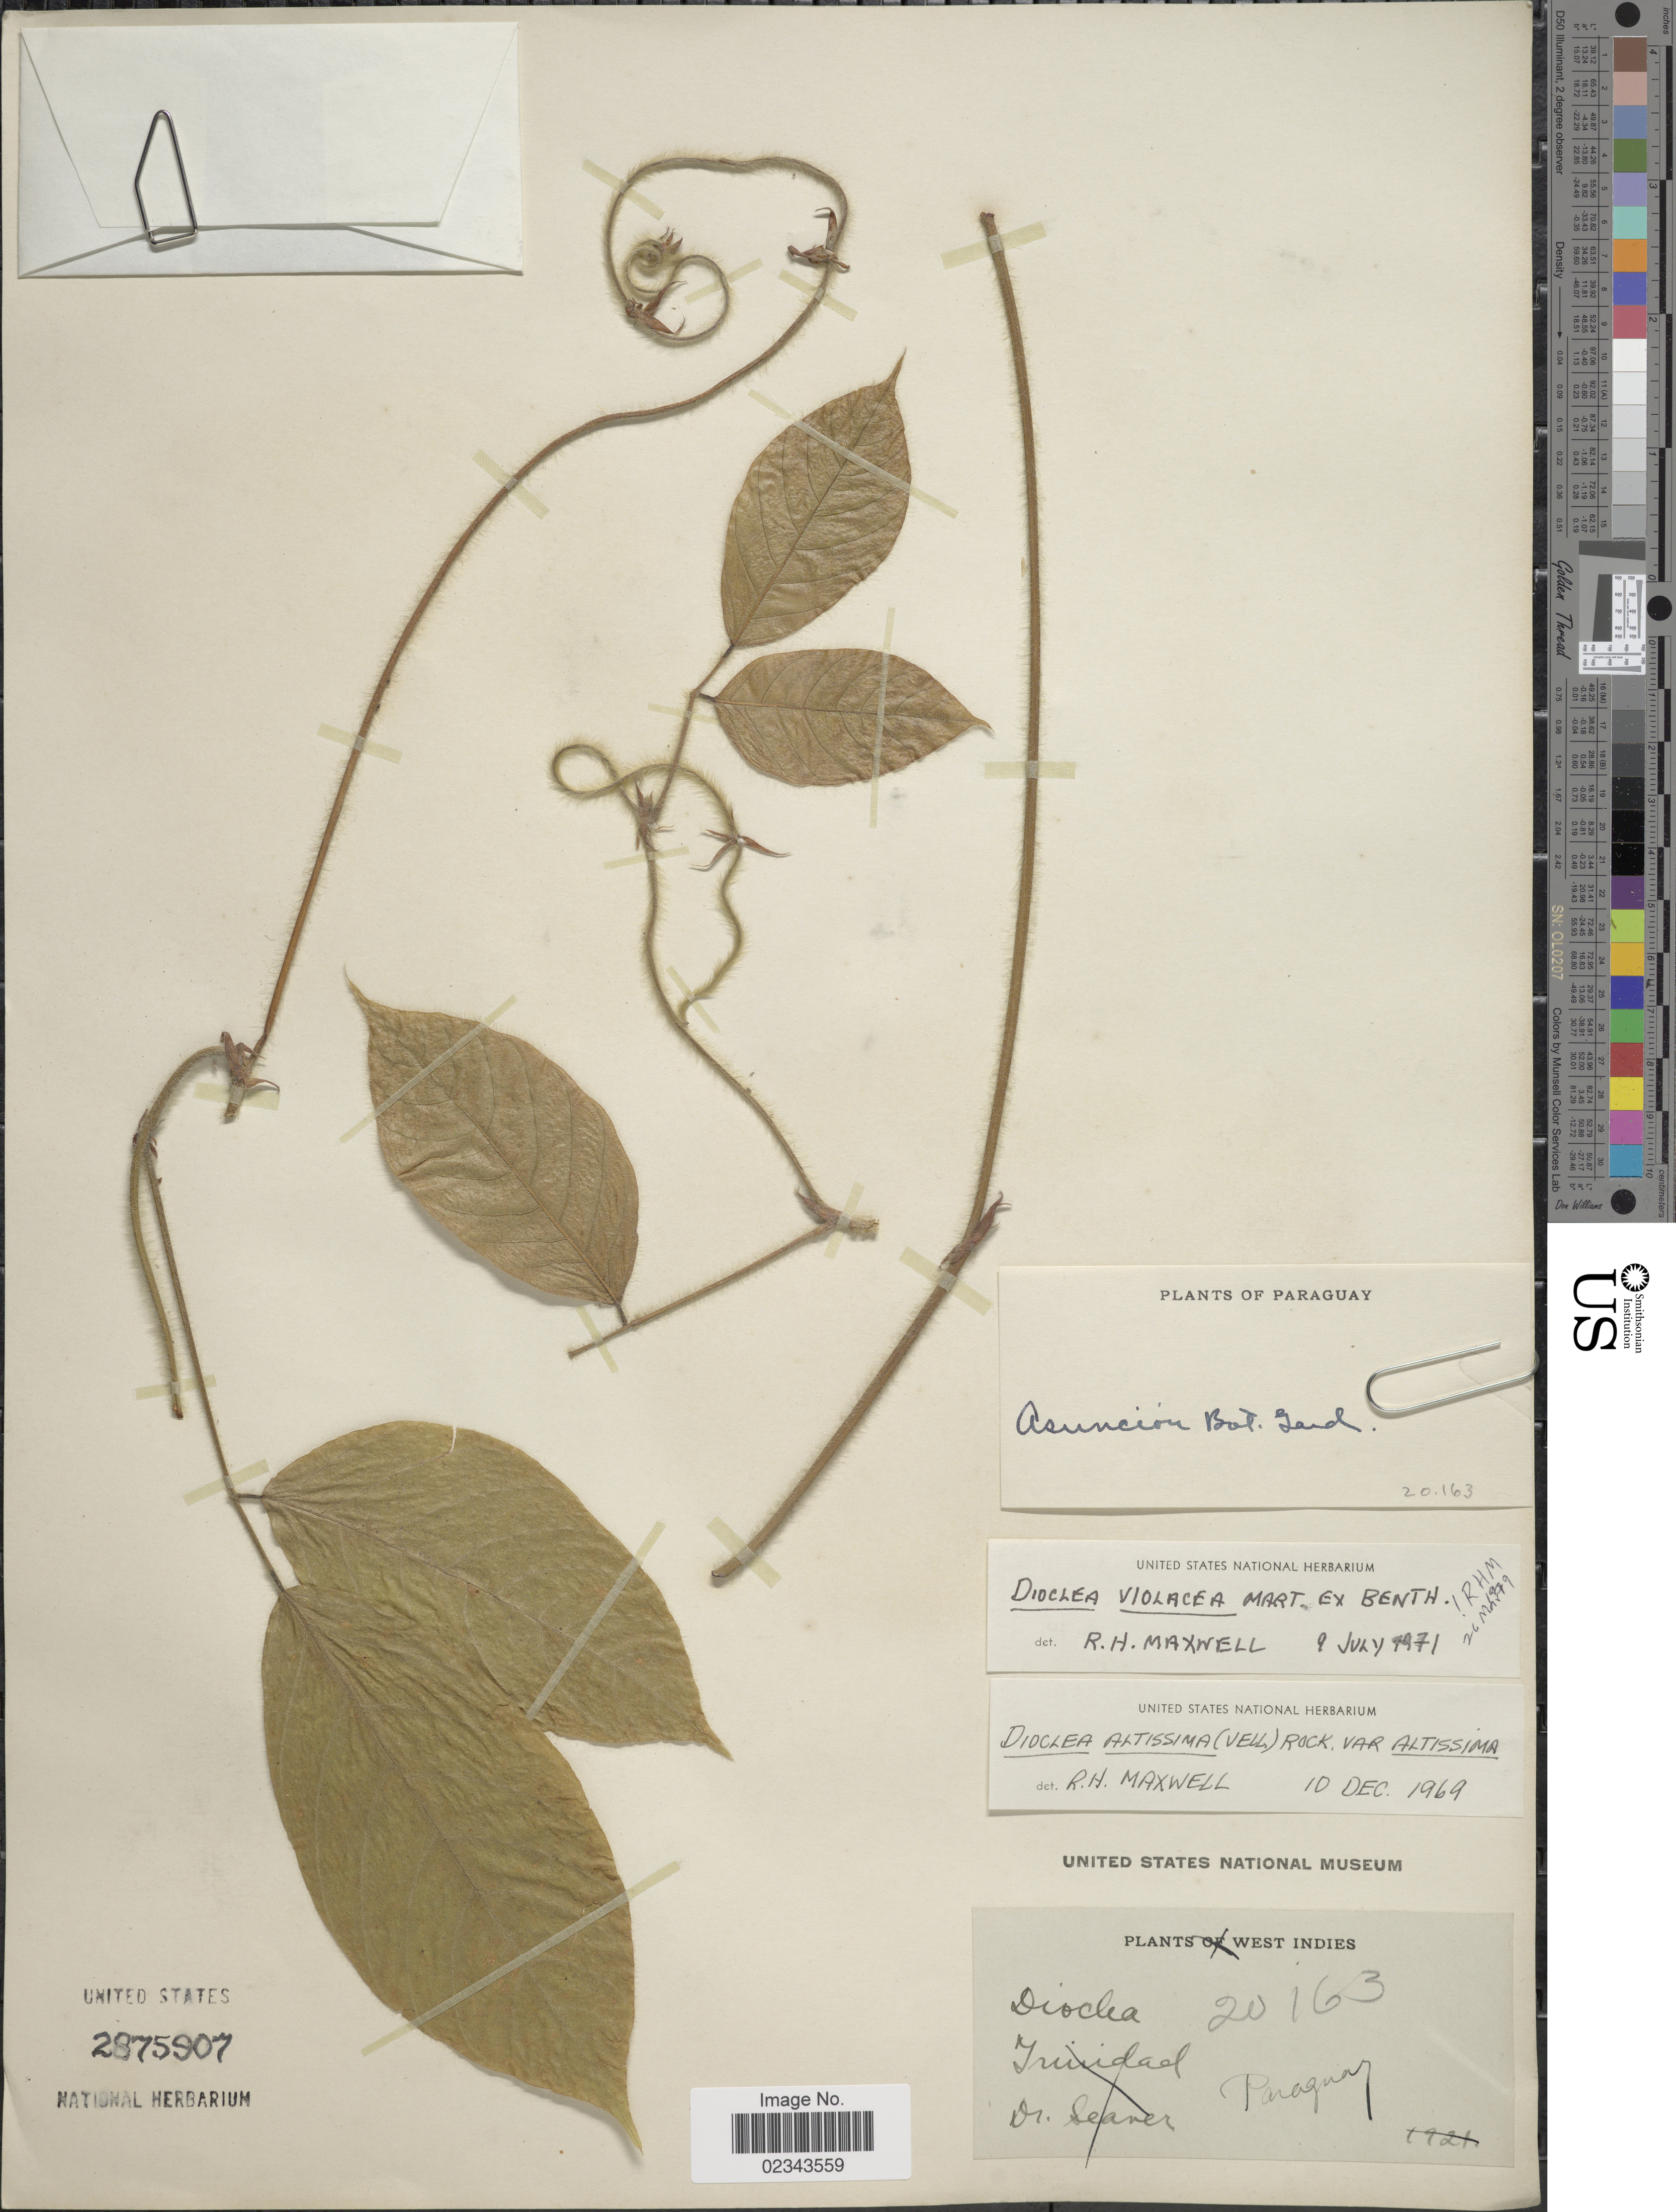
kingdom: Plantae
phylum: Tracheophyta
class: Magnoliopsida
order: Fabales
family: Fabaceae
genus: Macropsychanthus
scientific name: Macropsychanthus violaceus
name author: (Mart. ex Benth.) L.P. Queiroz & Snak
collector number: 20163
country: Paraguay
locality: Asuncion Bot. Gard.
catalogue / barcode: US 2875907